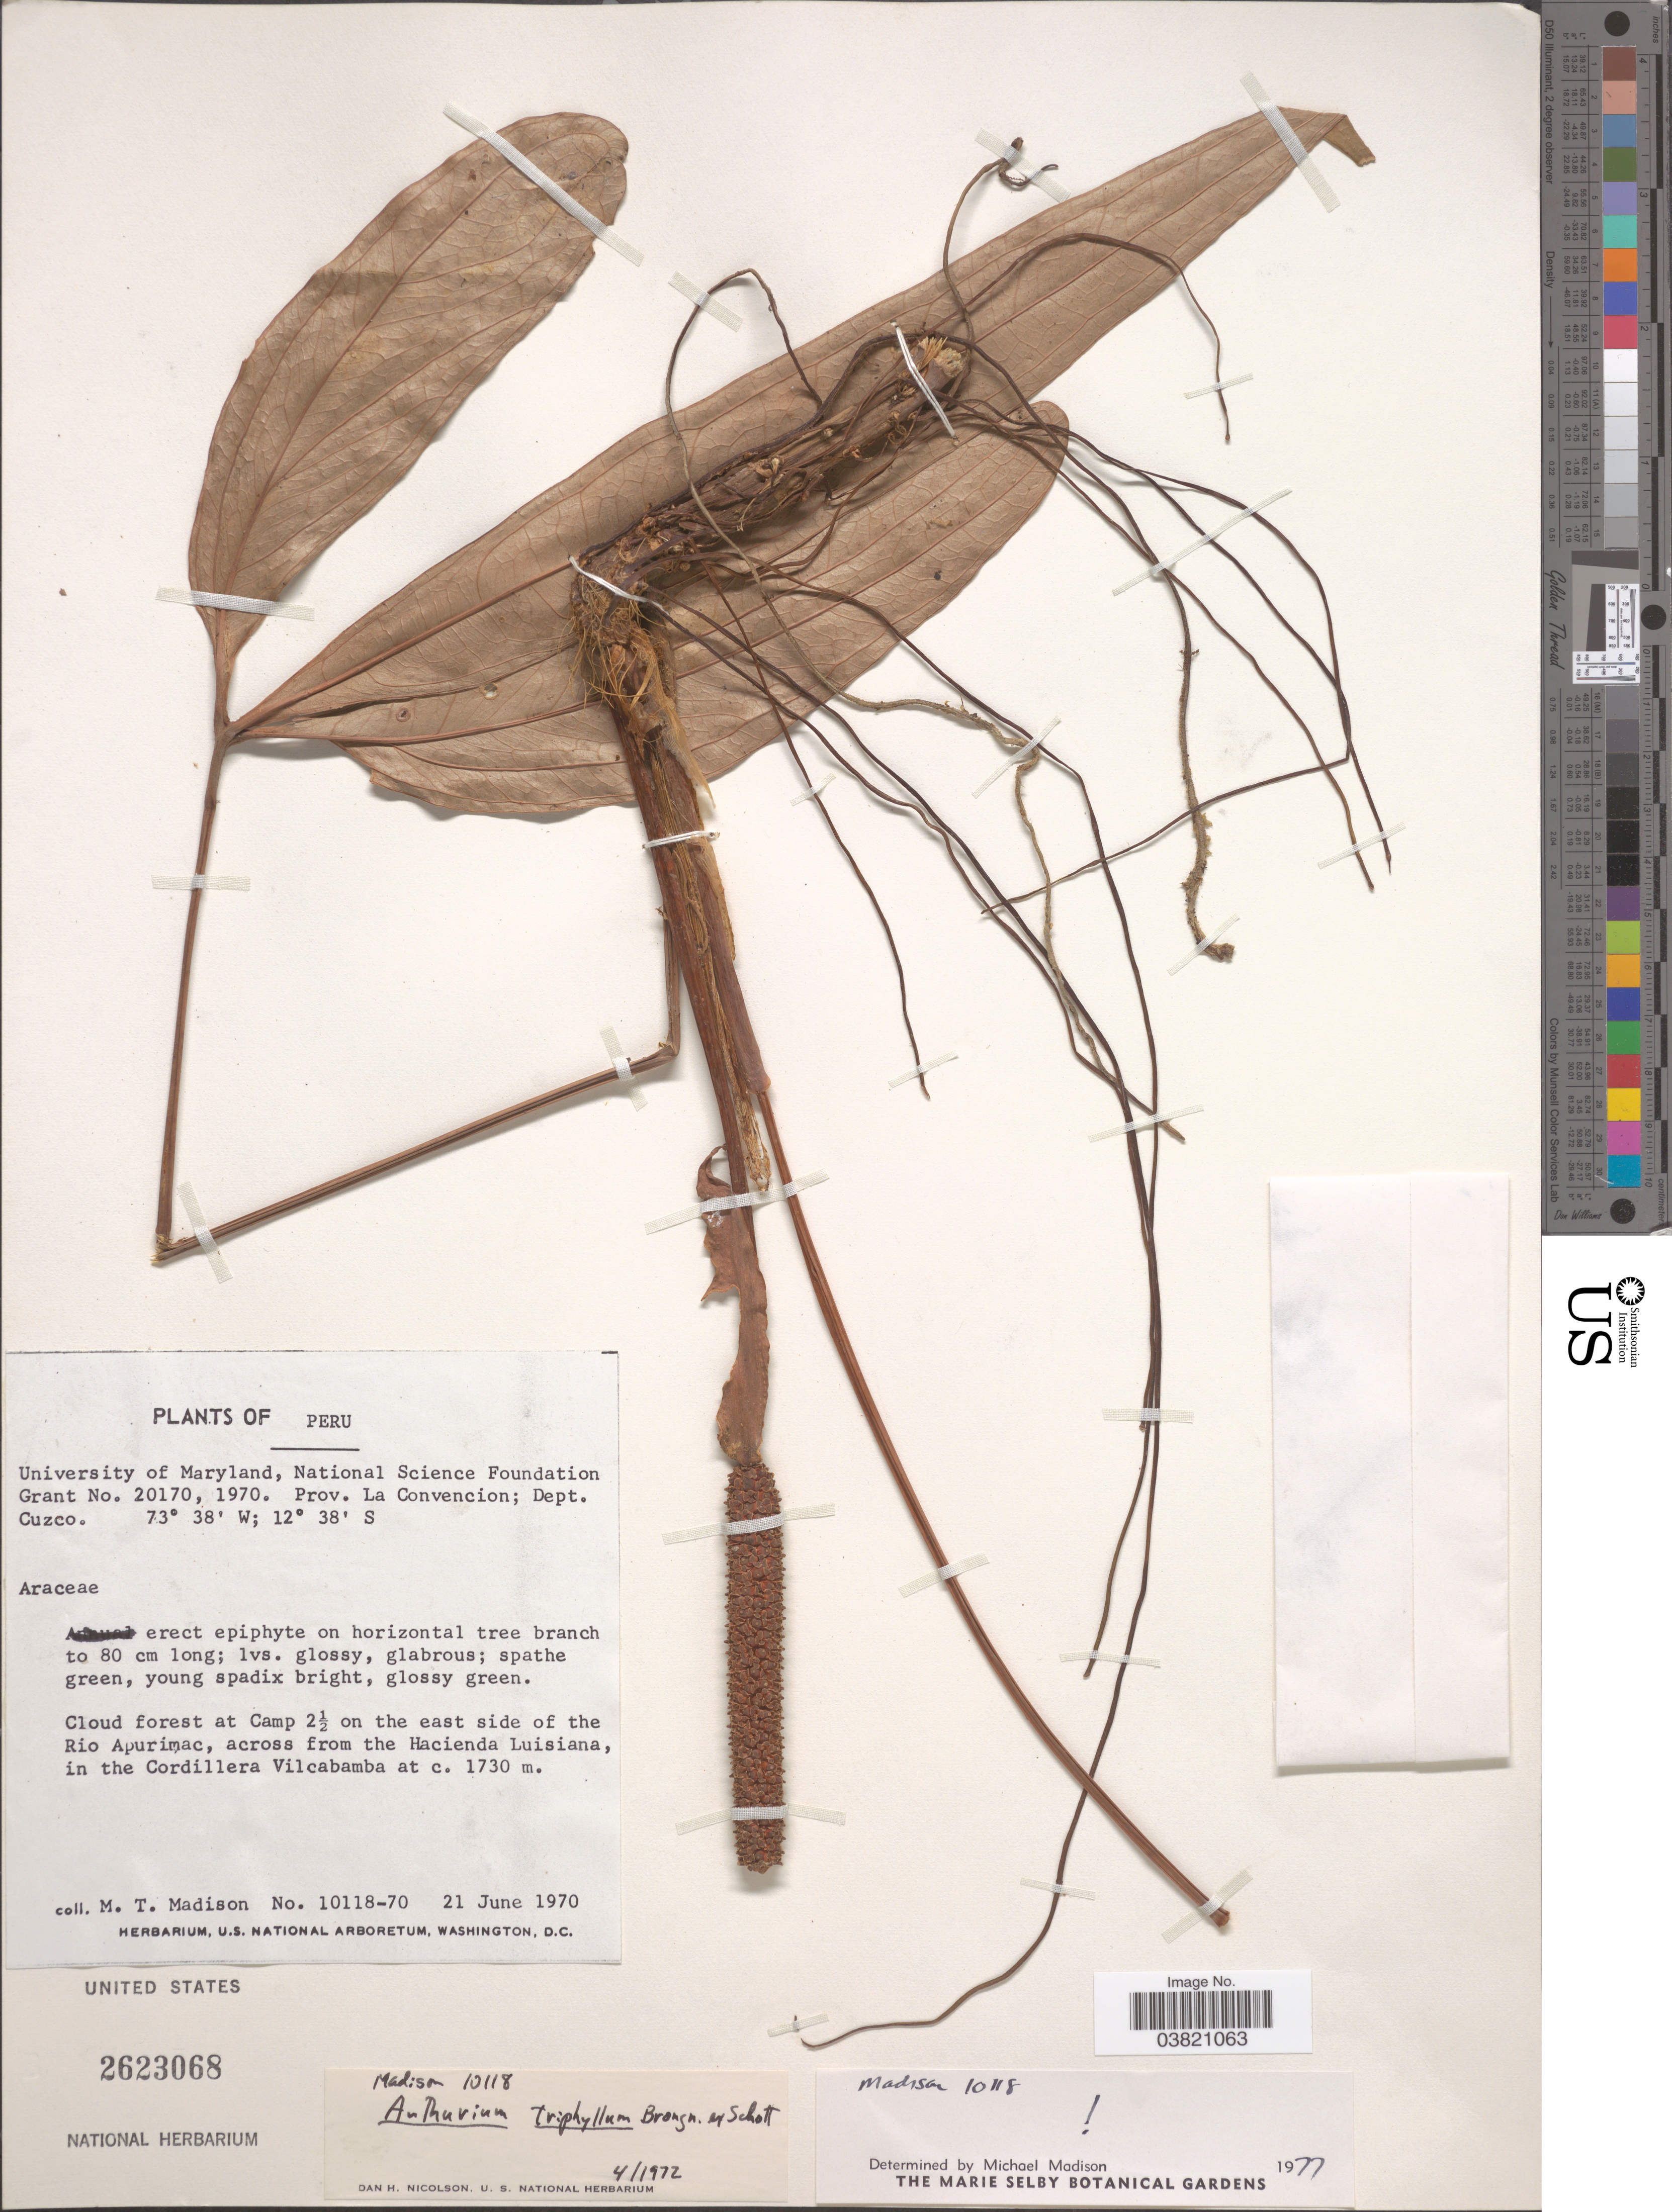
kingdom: Plantae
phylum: Tracheophyta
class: Liliopsida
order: Alismatales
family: Araceae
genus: Anthurium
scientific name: Anthurium triphyllum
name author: (Willd. ex Schult.) Brongn. ex Schott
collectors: M. T. Madison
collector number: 10118-70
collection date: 1970-06-21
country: Peru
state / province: Cusco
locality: Prov. La Convencion; Dept. Cuzco. Cloud forest at Camp 2½ on the east side of the Rio Apurimac, across from the Hacienda Luisiana, in the Cordillera Vilcabamba.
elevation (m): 1730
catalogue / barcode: US 2623068